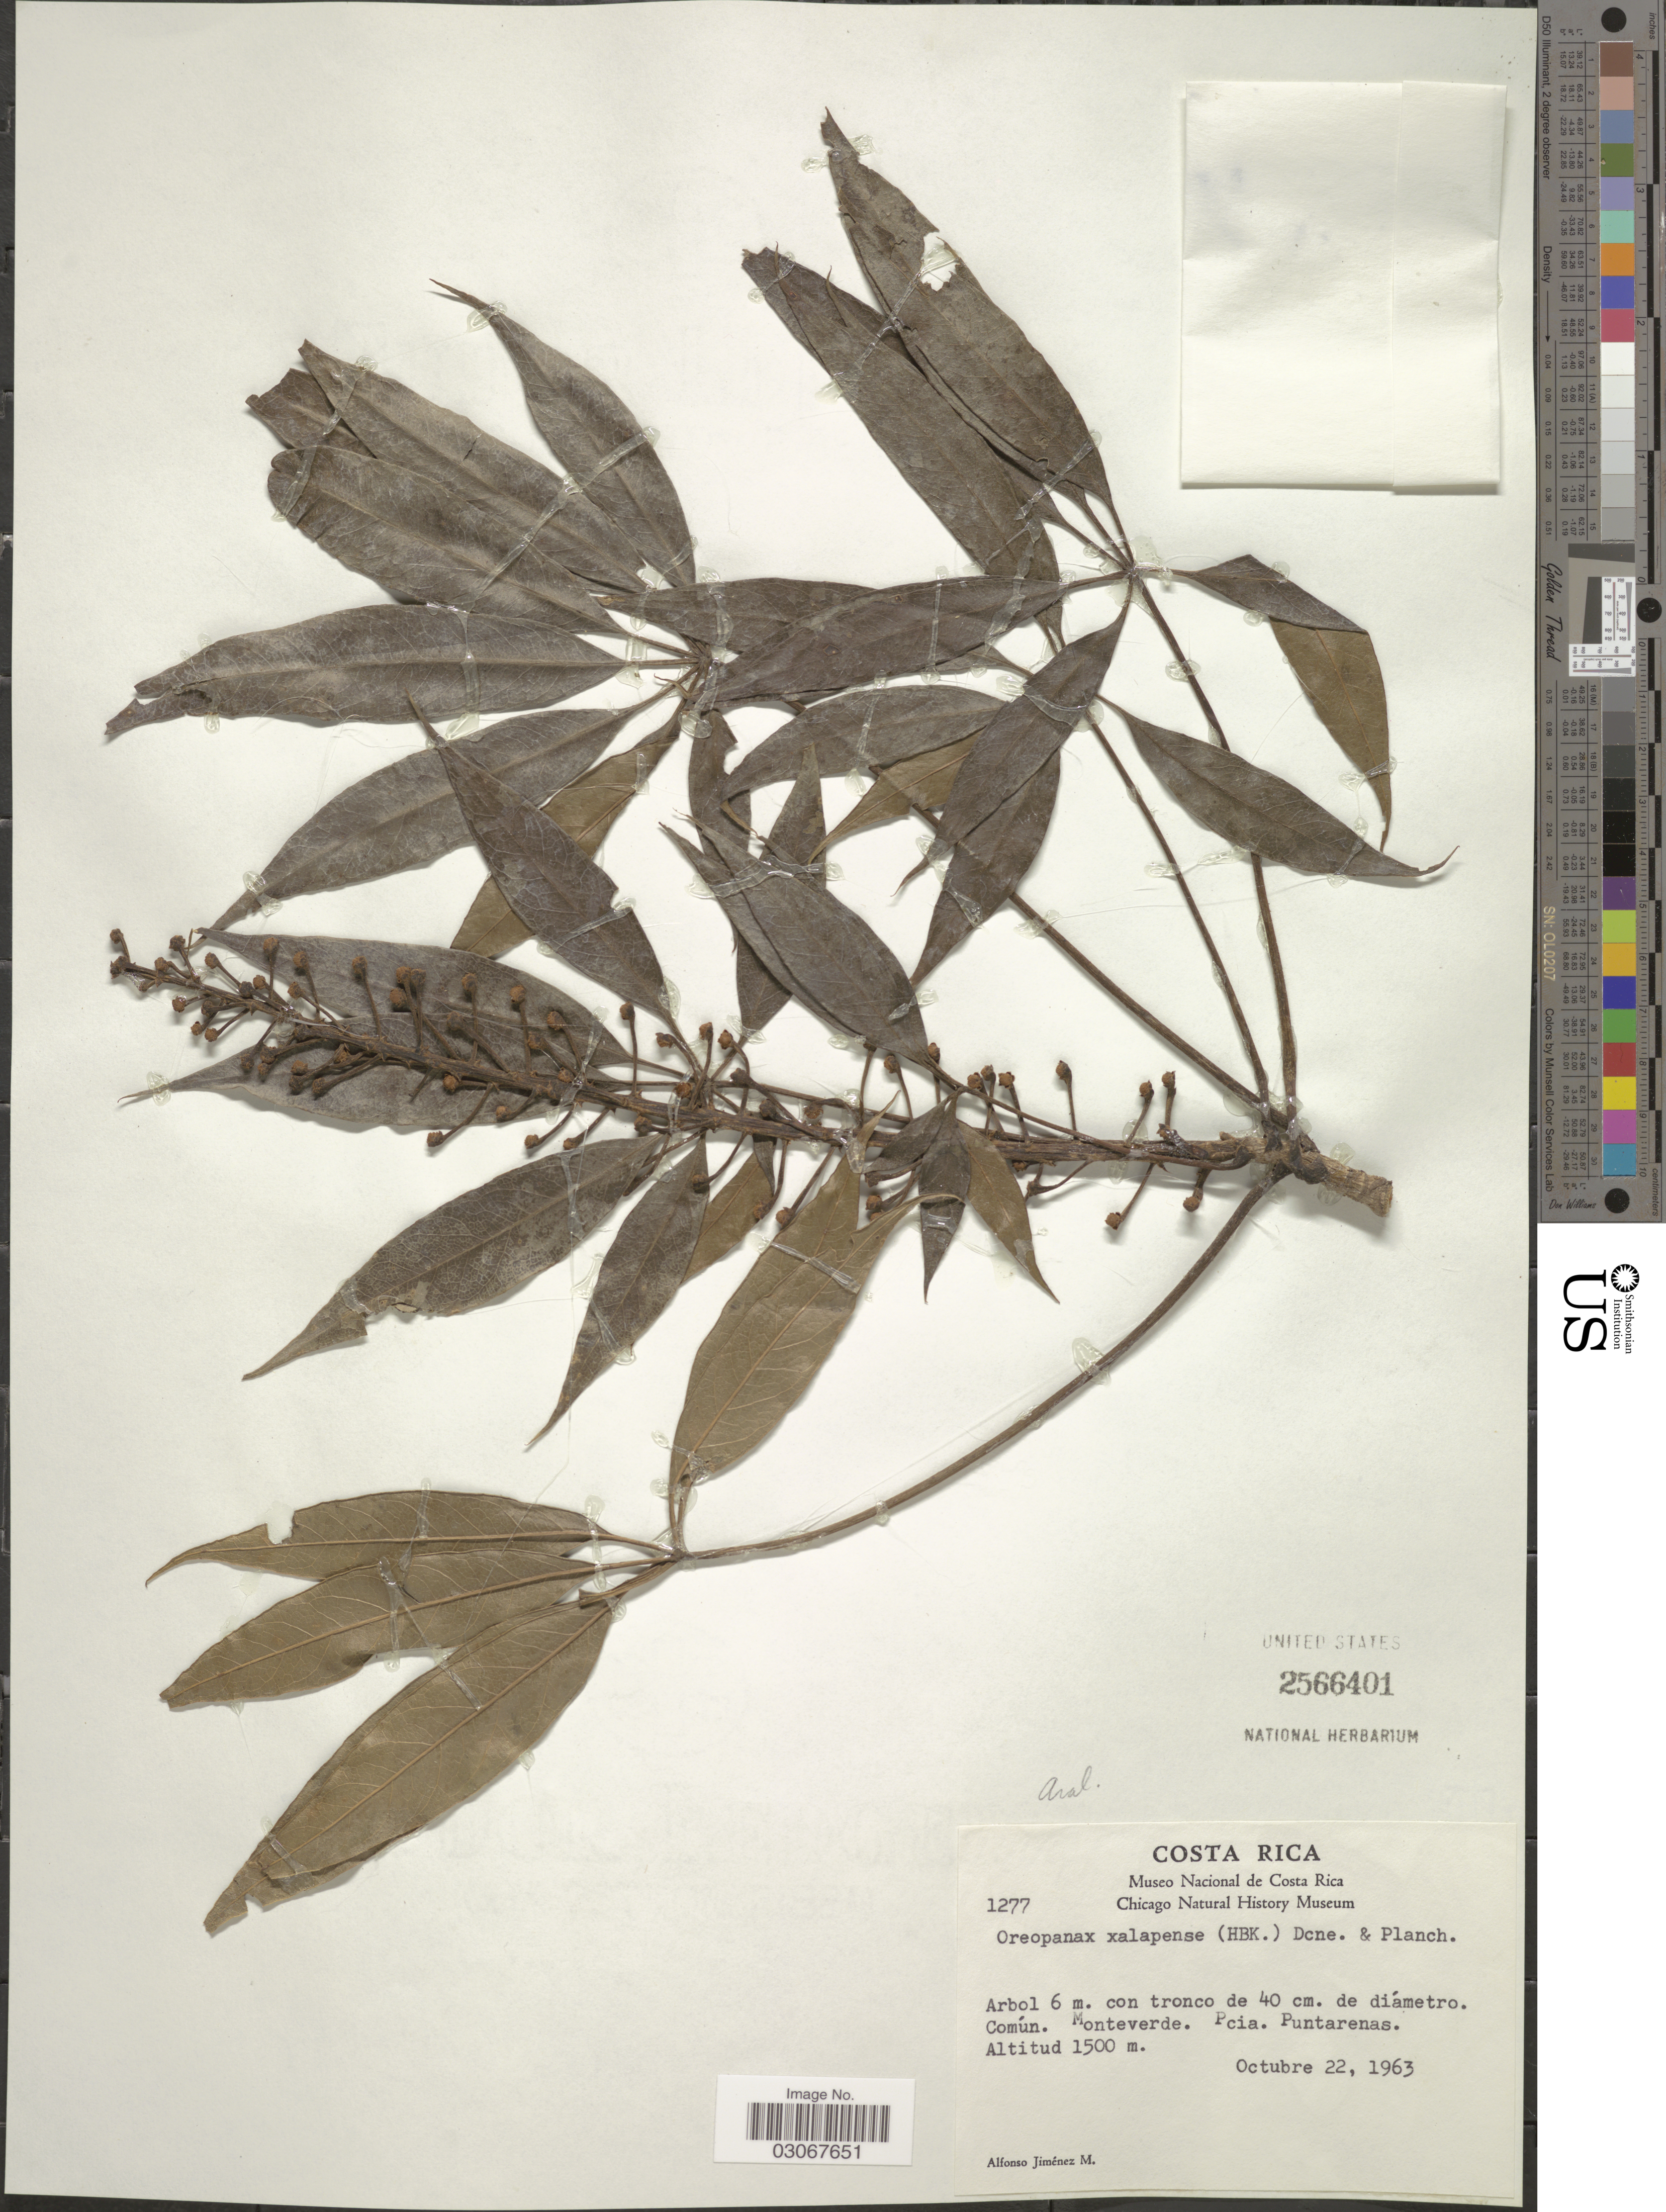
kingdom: Plantae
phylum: Tracheophyta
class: Magnoliopsida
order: Apiales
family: Araliaceae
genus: Oreopanax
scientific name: Oreopanax xalapensis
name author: (Kunth) Decne. & Planch.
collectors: A. Jimenez M.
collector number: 1277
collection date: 1963-10-22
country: Costa Rica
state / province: Puntarenas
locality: Común. Monteverde. Pcia. Puntarenas.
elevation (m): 1500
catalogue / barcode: US 2566401